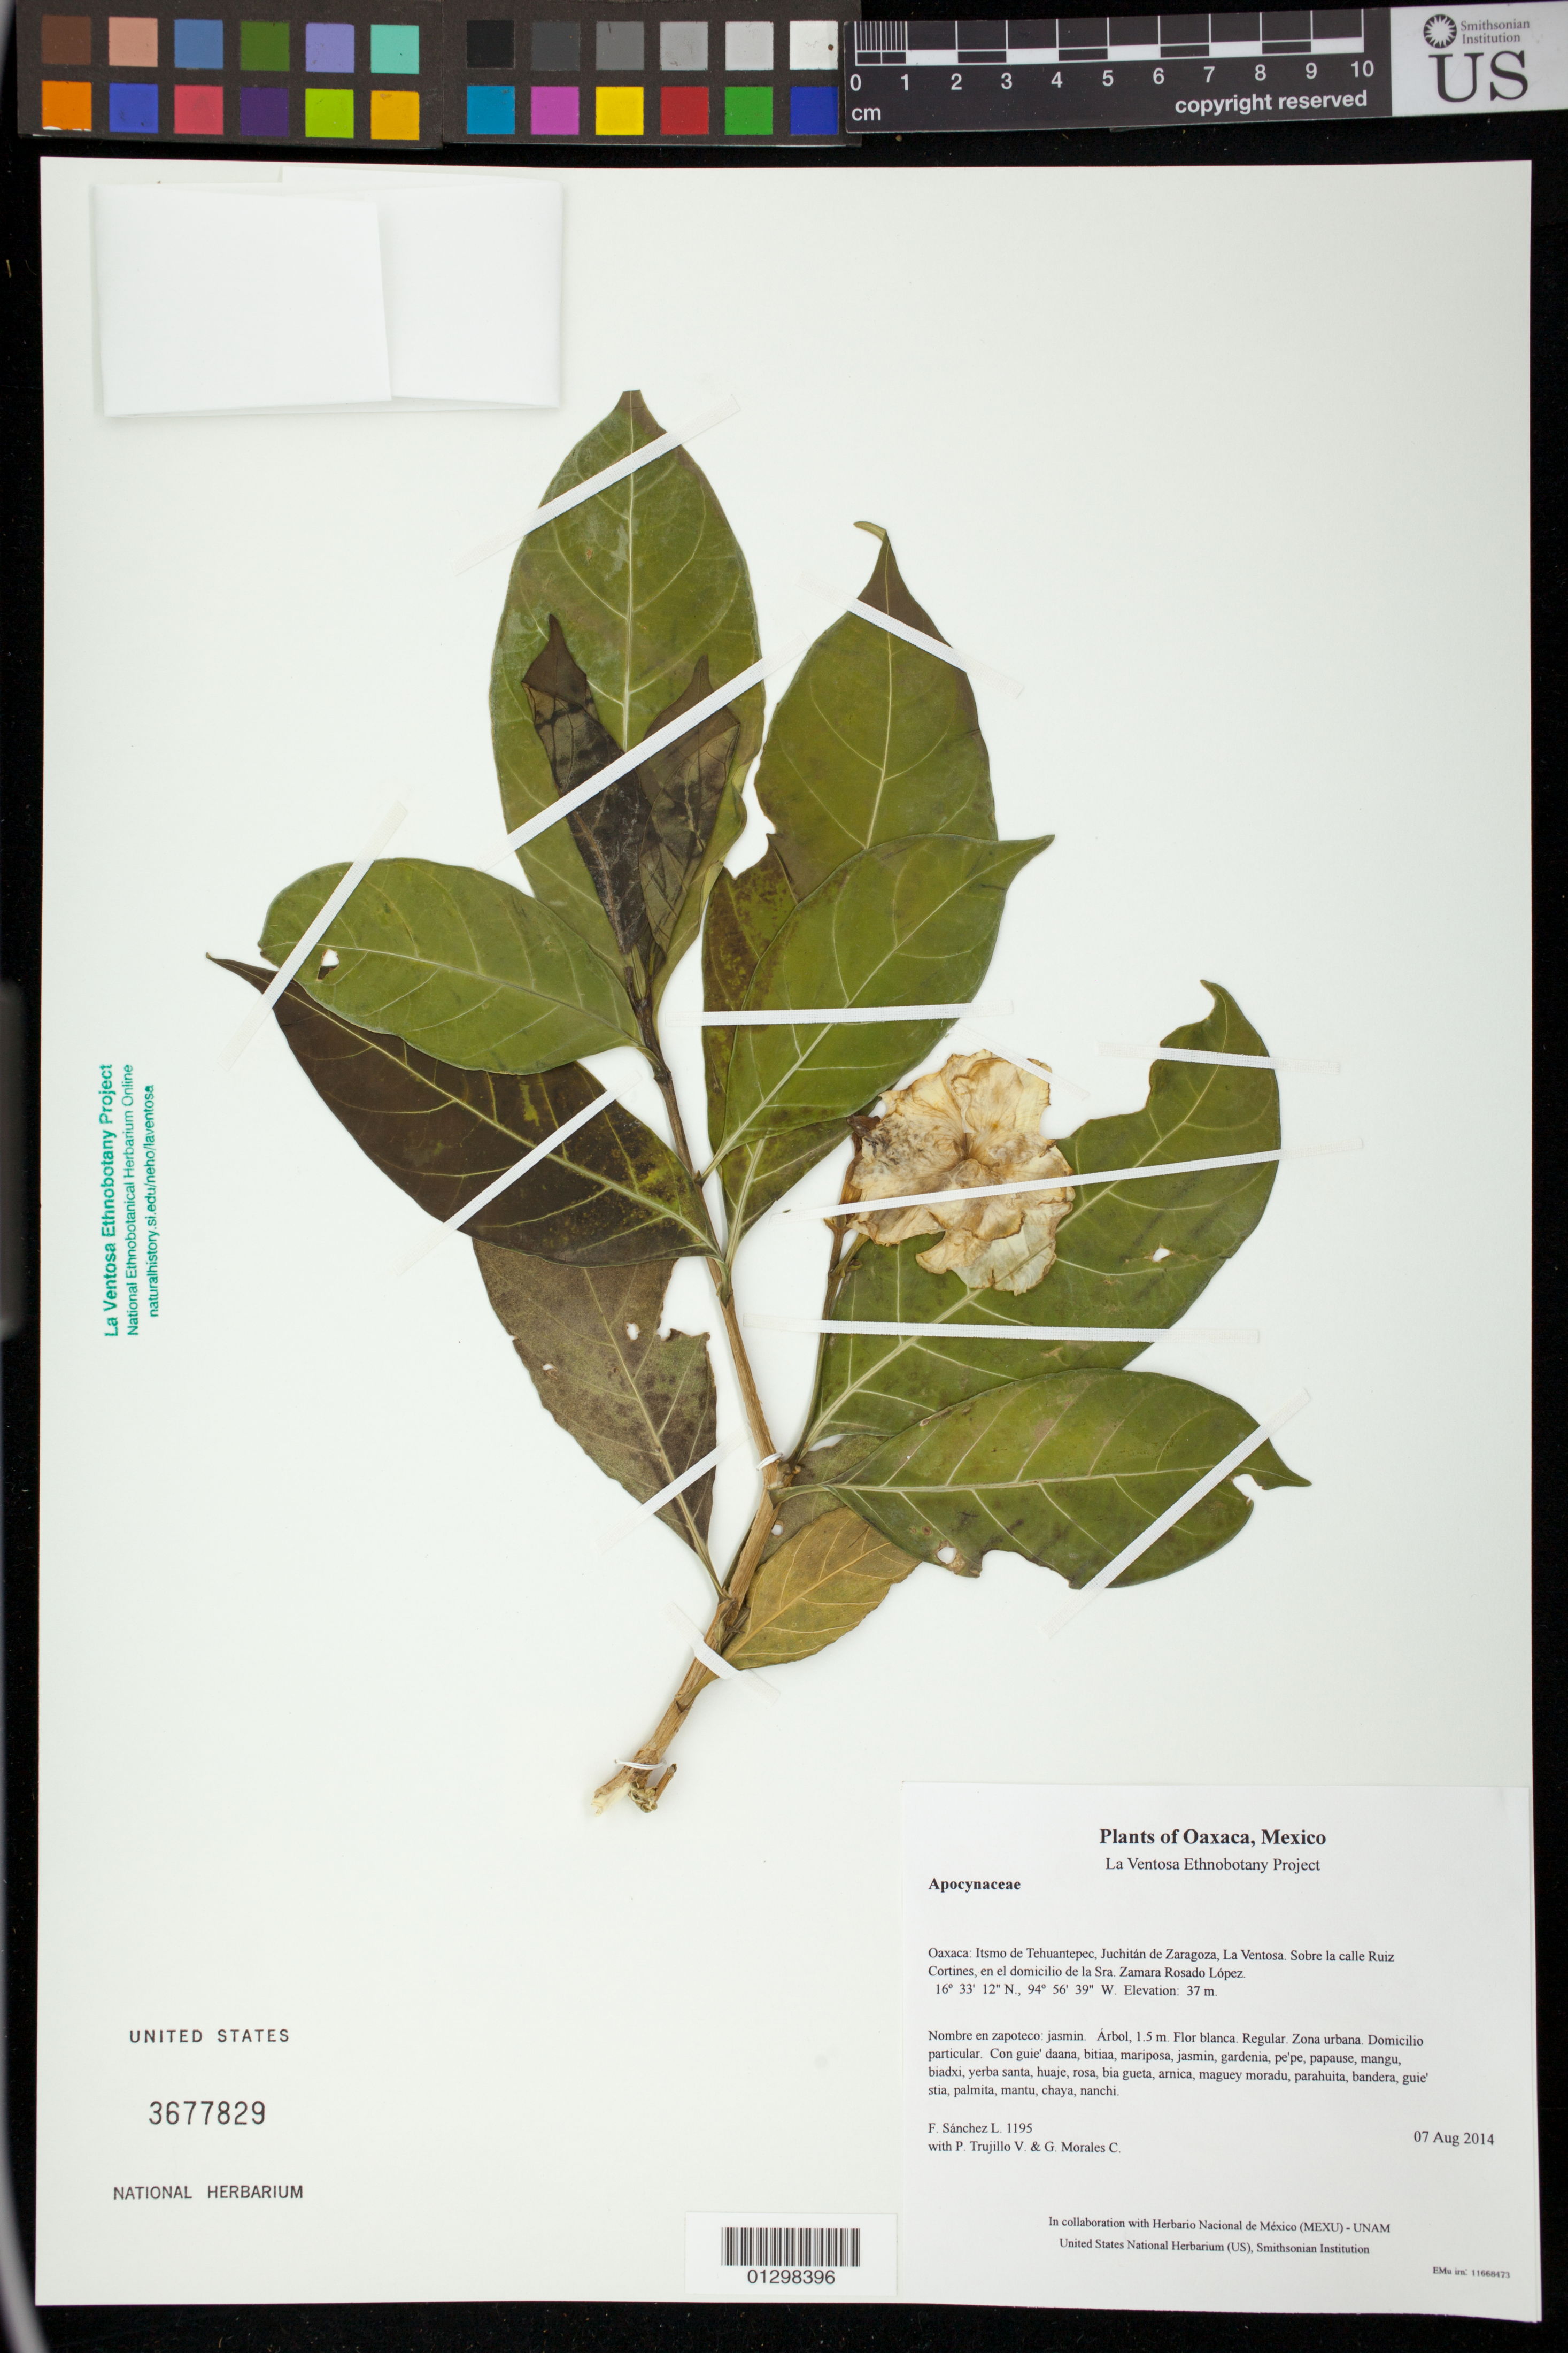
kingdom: Plantae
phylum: Tracheophyta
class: Magnoliopsida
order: Gentianales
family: Apocynaceae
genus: Tabernaemontana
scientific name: Tabernaemontana divaricata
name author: (L.) R. Br. ex Roem. & Schult.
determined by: Velasco G., Kenia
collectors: F. Sánchez L., P. Trujillo V. & G. Morales C.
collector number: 1195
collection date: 2014-08-07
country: Mexico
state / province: Oaxaca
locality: Itsmo de Tehuantepec, Juchitán de Zaragoza, La Ventosa. Sobre la calle Ruiz Cortines, en el domicilio de la Sra. Zamara Rosado López.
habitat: Zona urbana. Domicilio particular.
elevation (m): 37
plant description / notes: MEXU, US; Yaga. 1.5 m. Guie' naquichi'. Nuu.; jazmin japones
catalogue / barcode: US 3677829